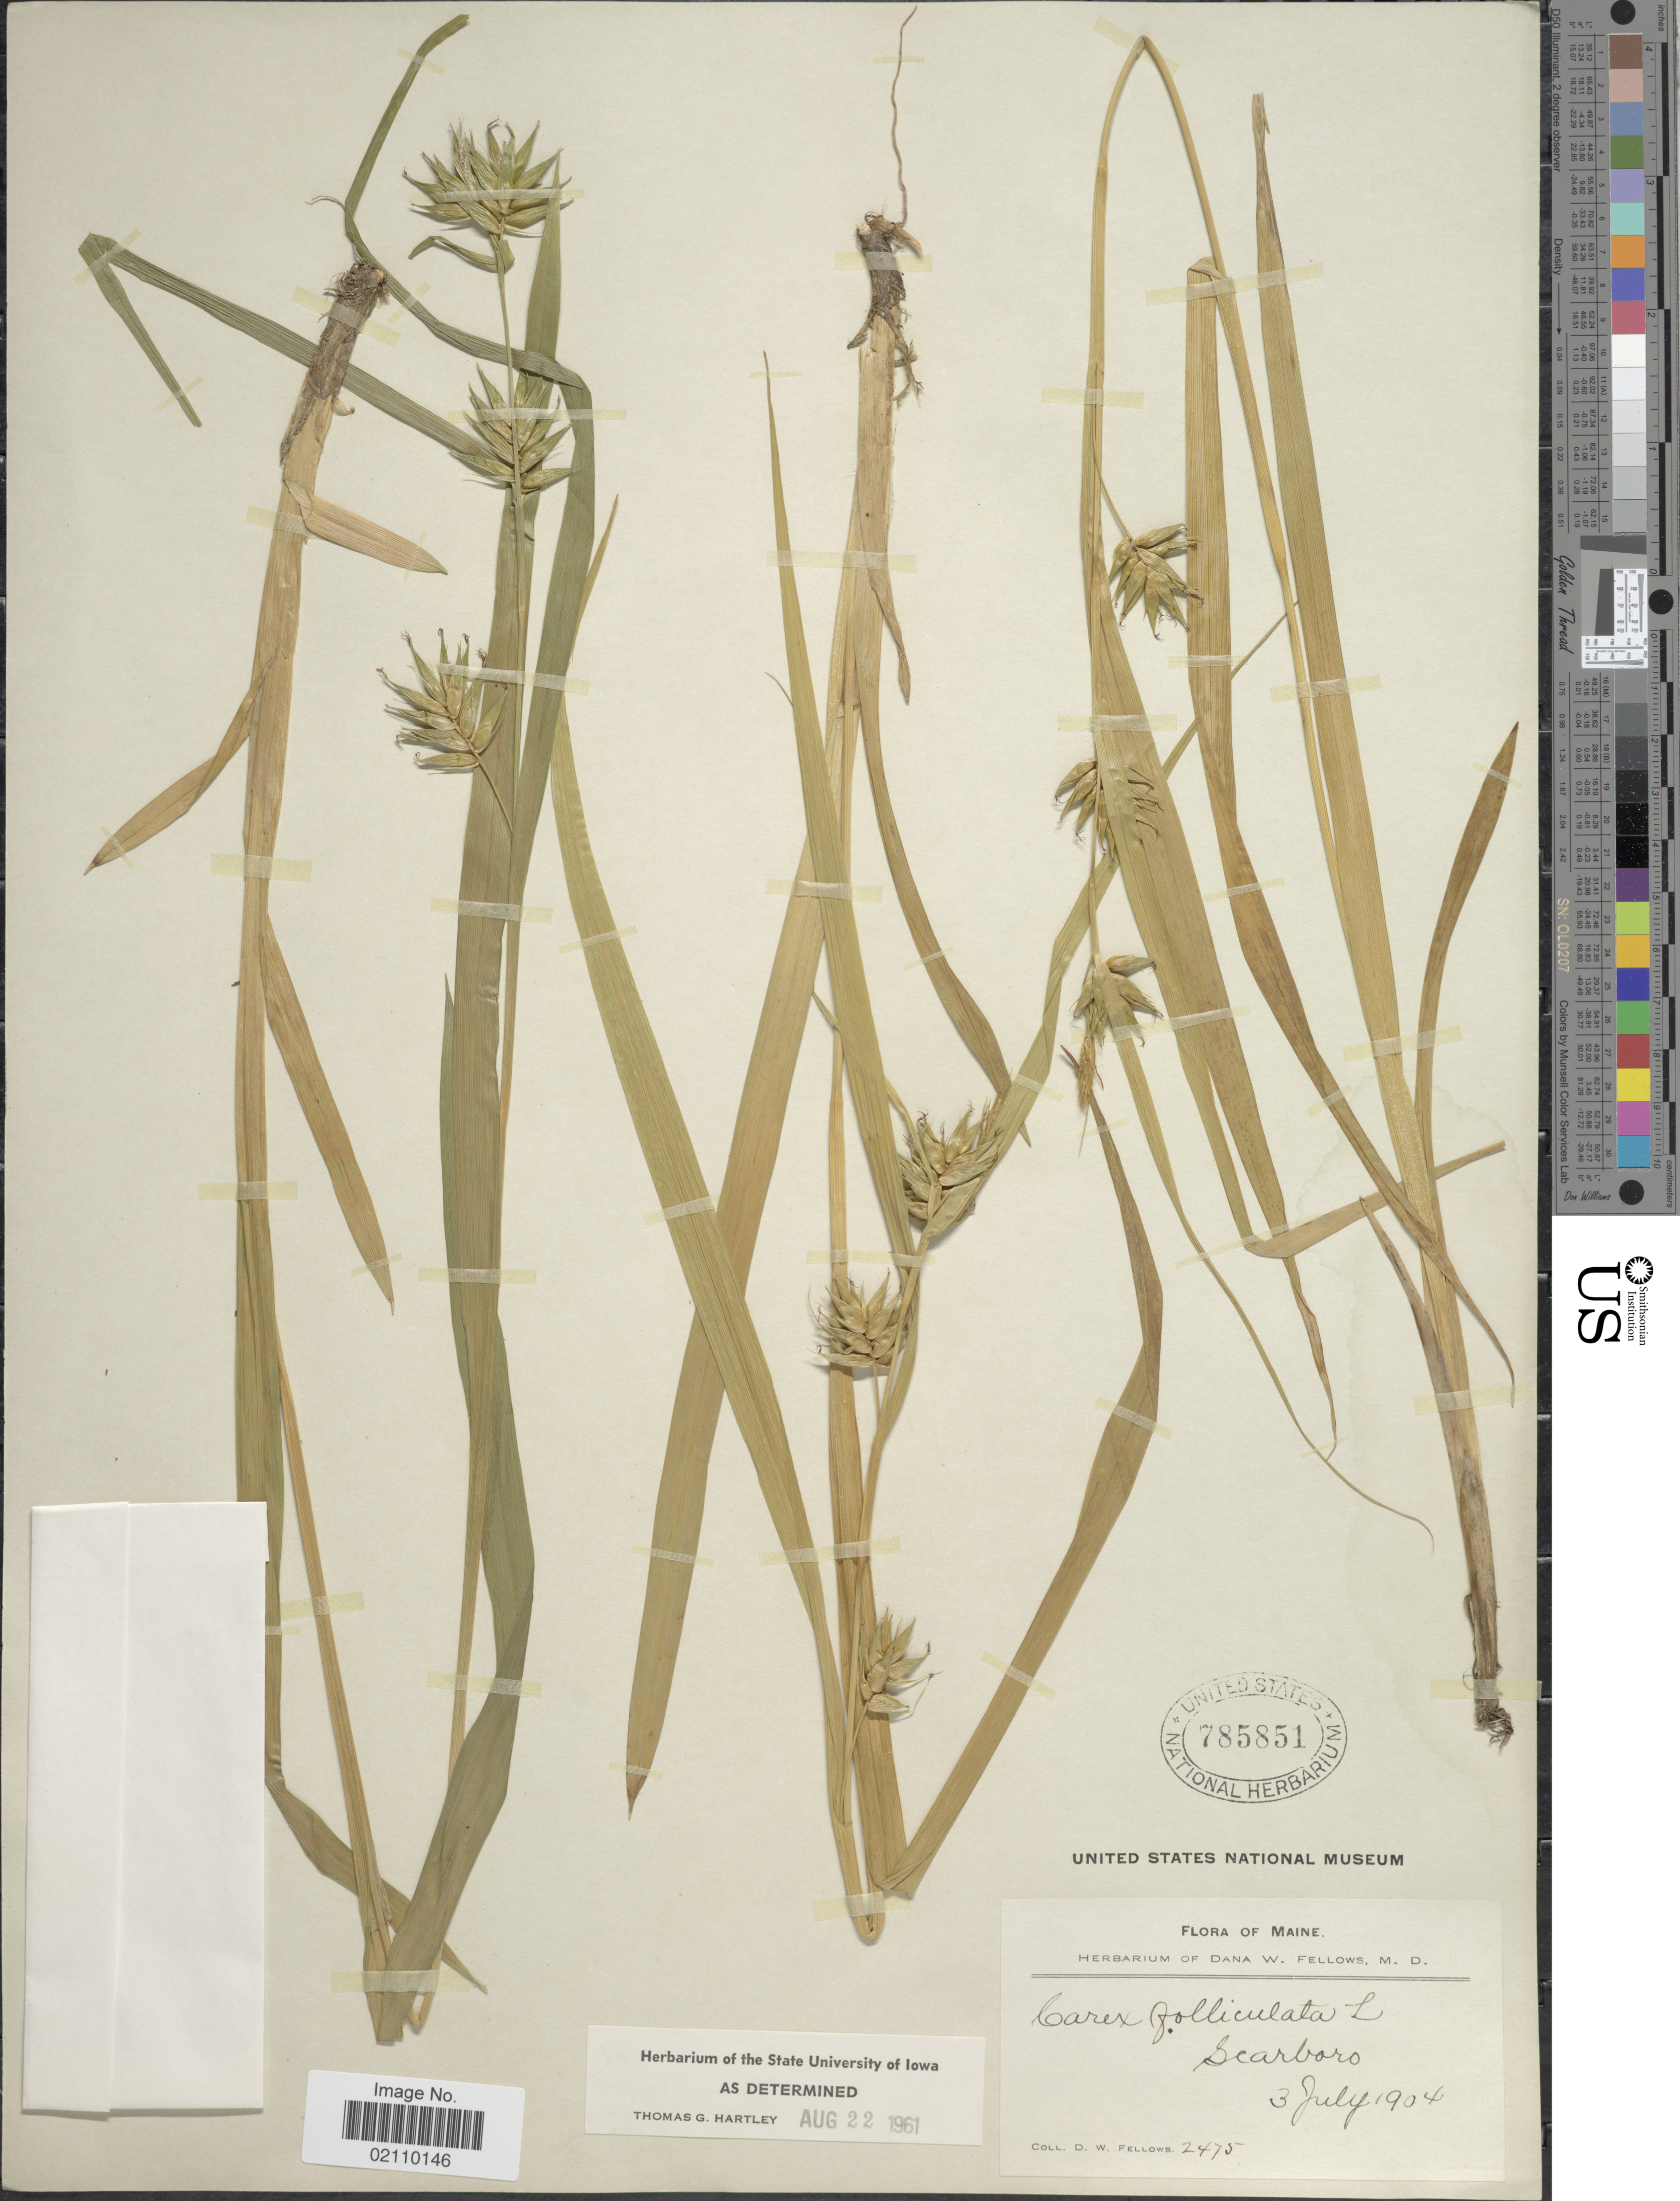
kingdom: Plantae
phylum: Tracheophyta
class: Liliopsida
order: Poales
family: Cyperaceae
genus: Carex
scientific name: Carex folliculata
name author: L.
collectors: D. W. Fellows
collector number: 2475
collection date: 1904-07-03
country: United States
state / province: Maine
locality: Scarboro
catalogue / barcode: US 785851